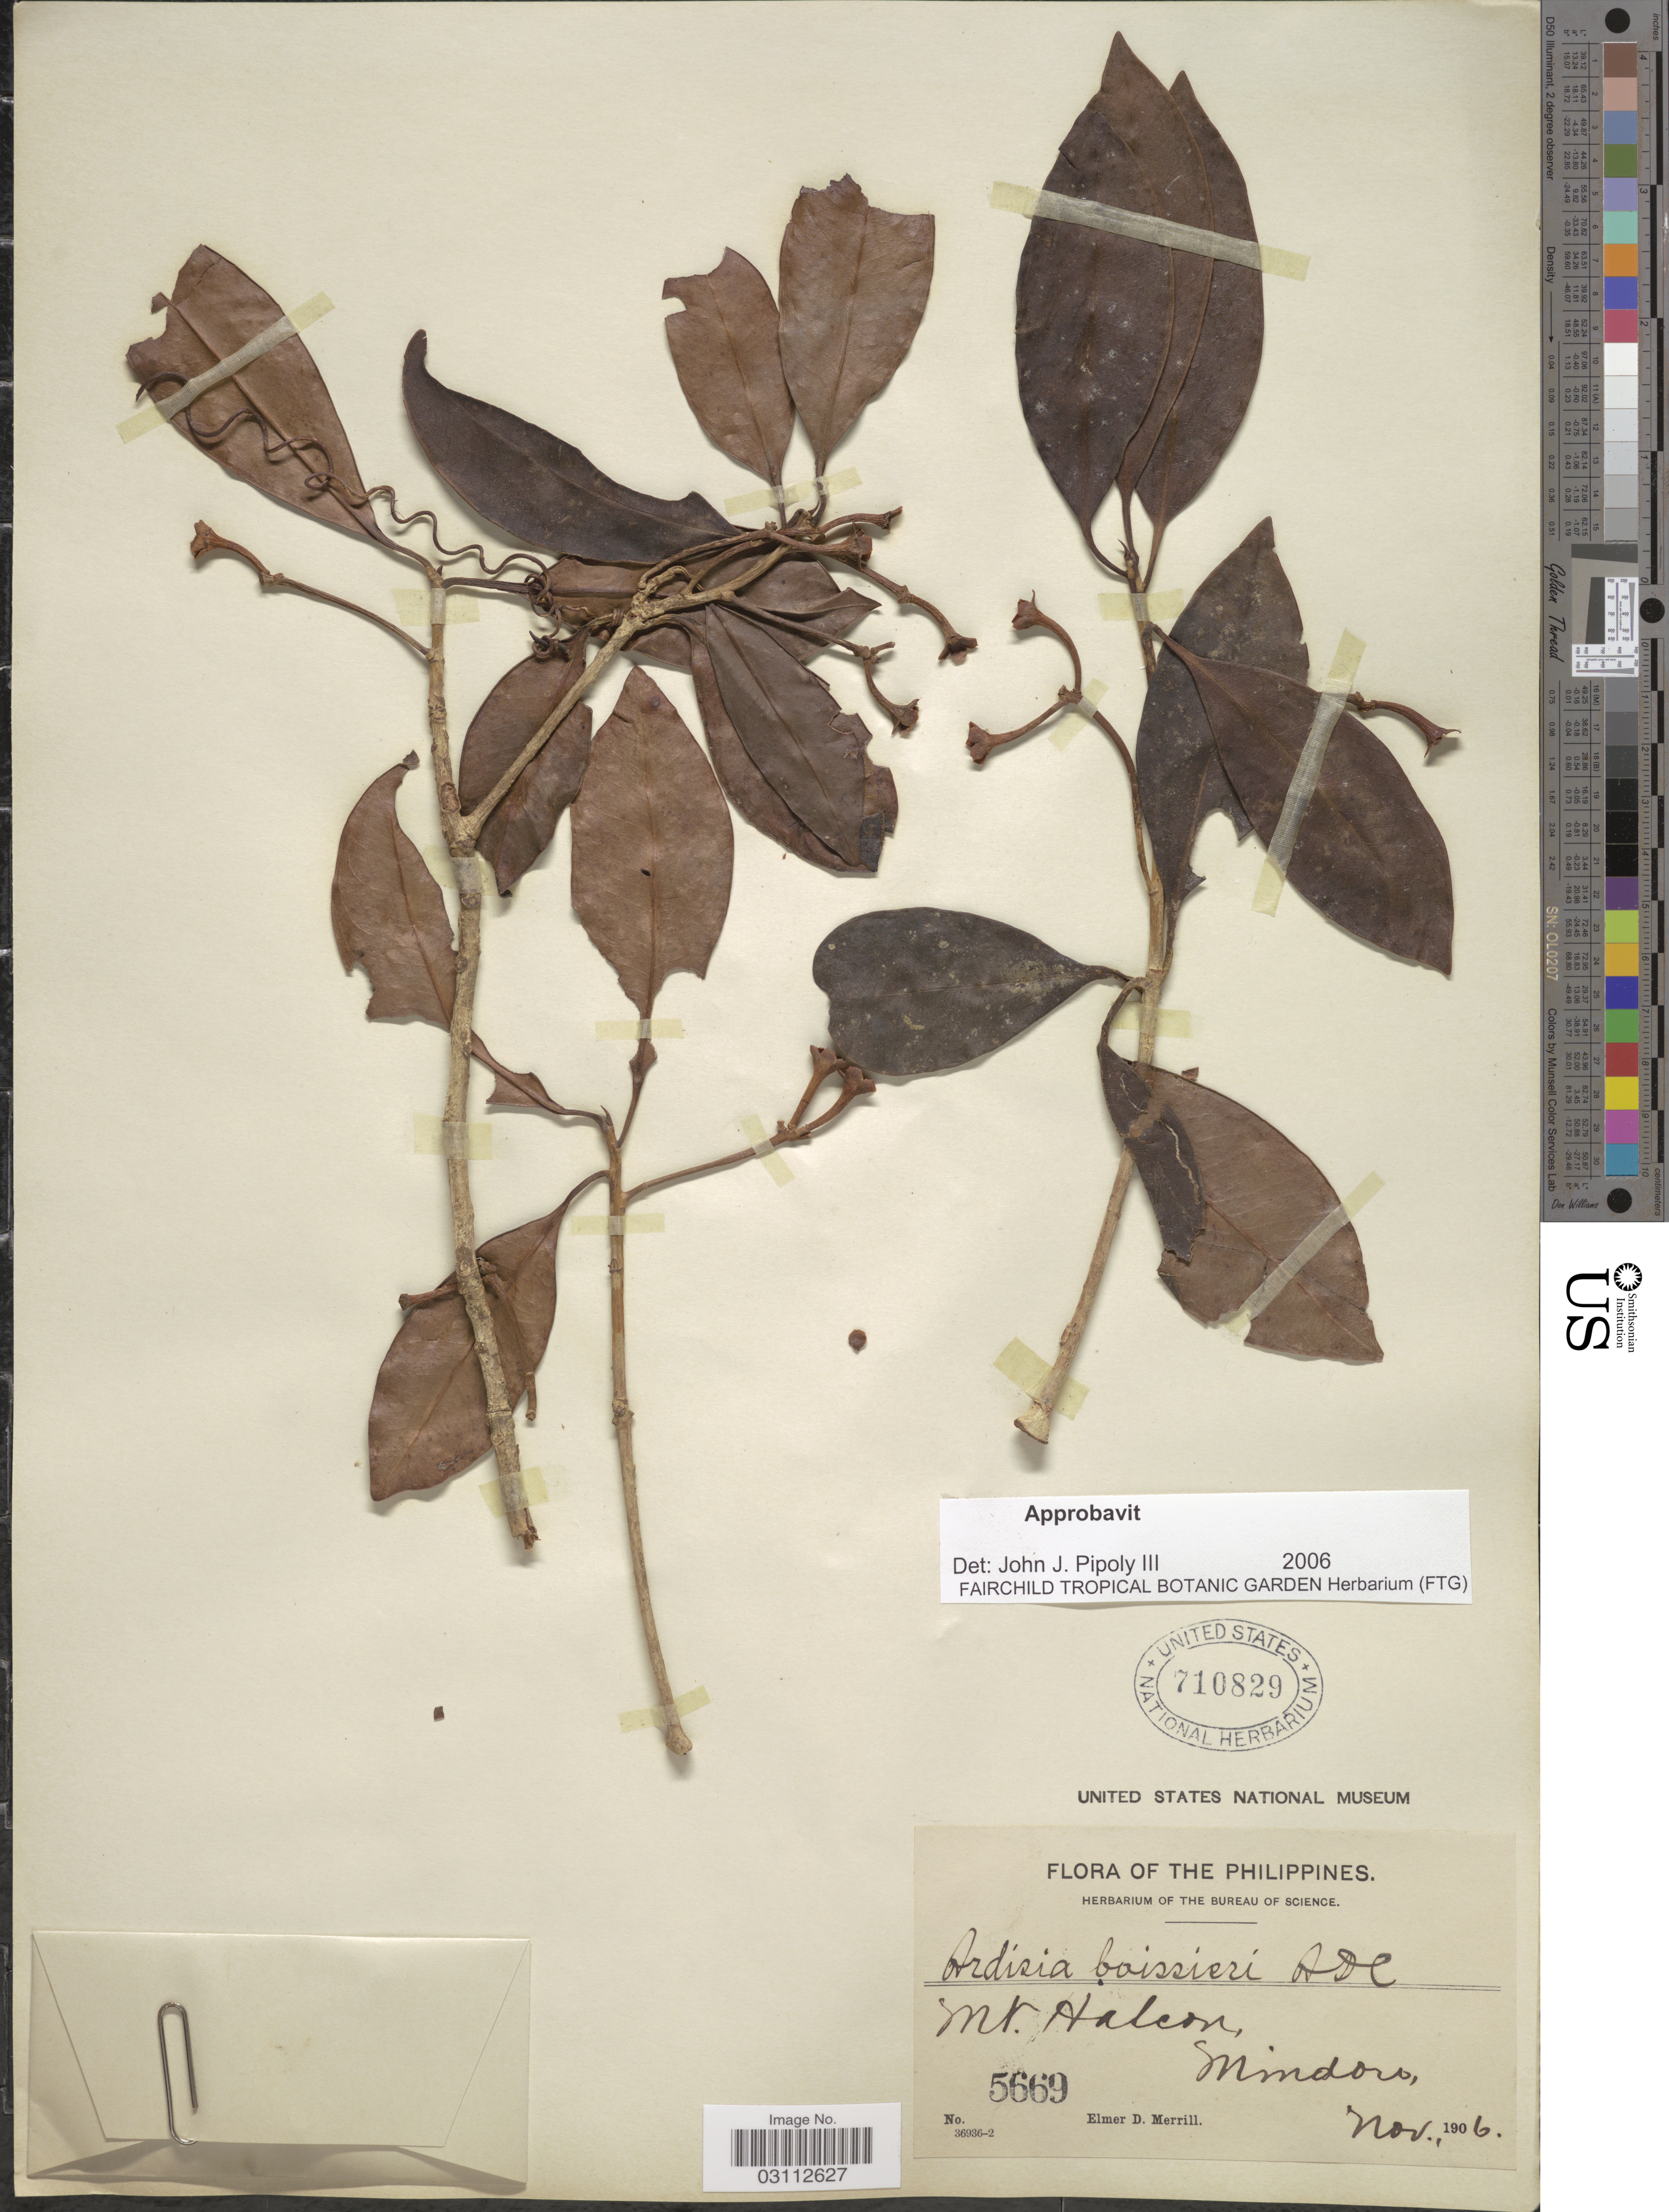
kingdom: Plantae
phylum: Tracheophyta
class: Magnoliopsida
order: Ericales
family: Primulaceae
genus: Ardisia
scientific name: Ardisia boissieri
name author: A. DC.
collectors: E. D. Merrill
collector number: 5669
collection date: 1906-11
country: Philippines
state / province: Mimaropa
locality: Mt. Halcon, Mindoro.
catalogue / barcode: US 710829